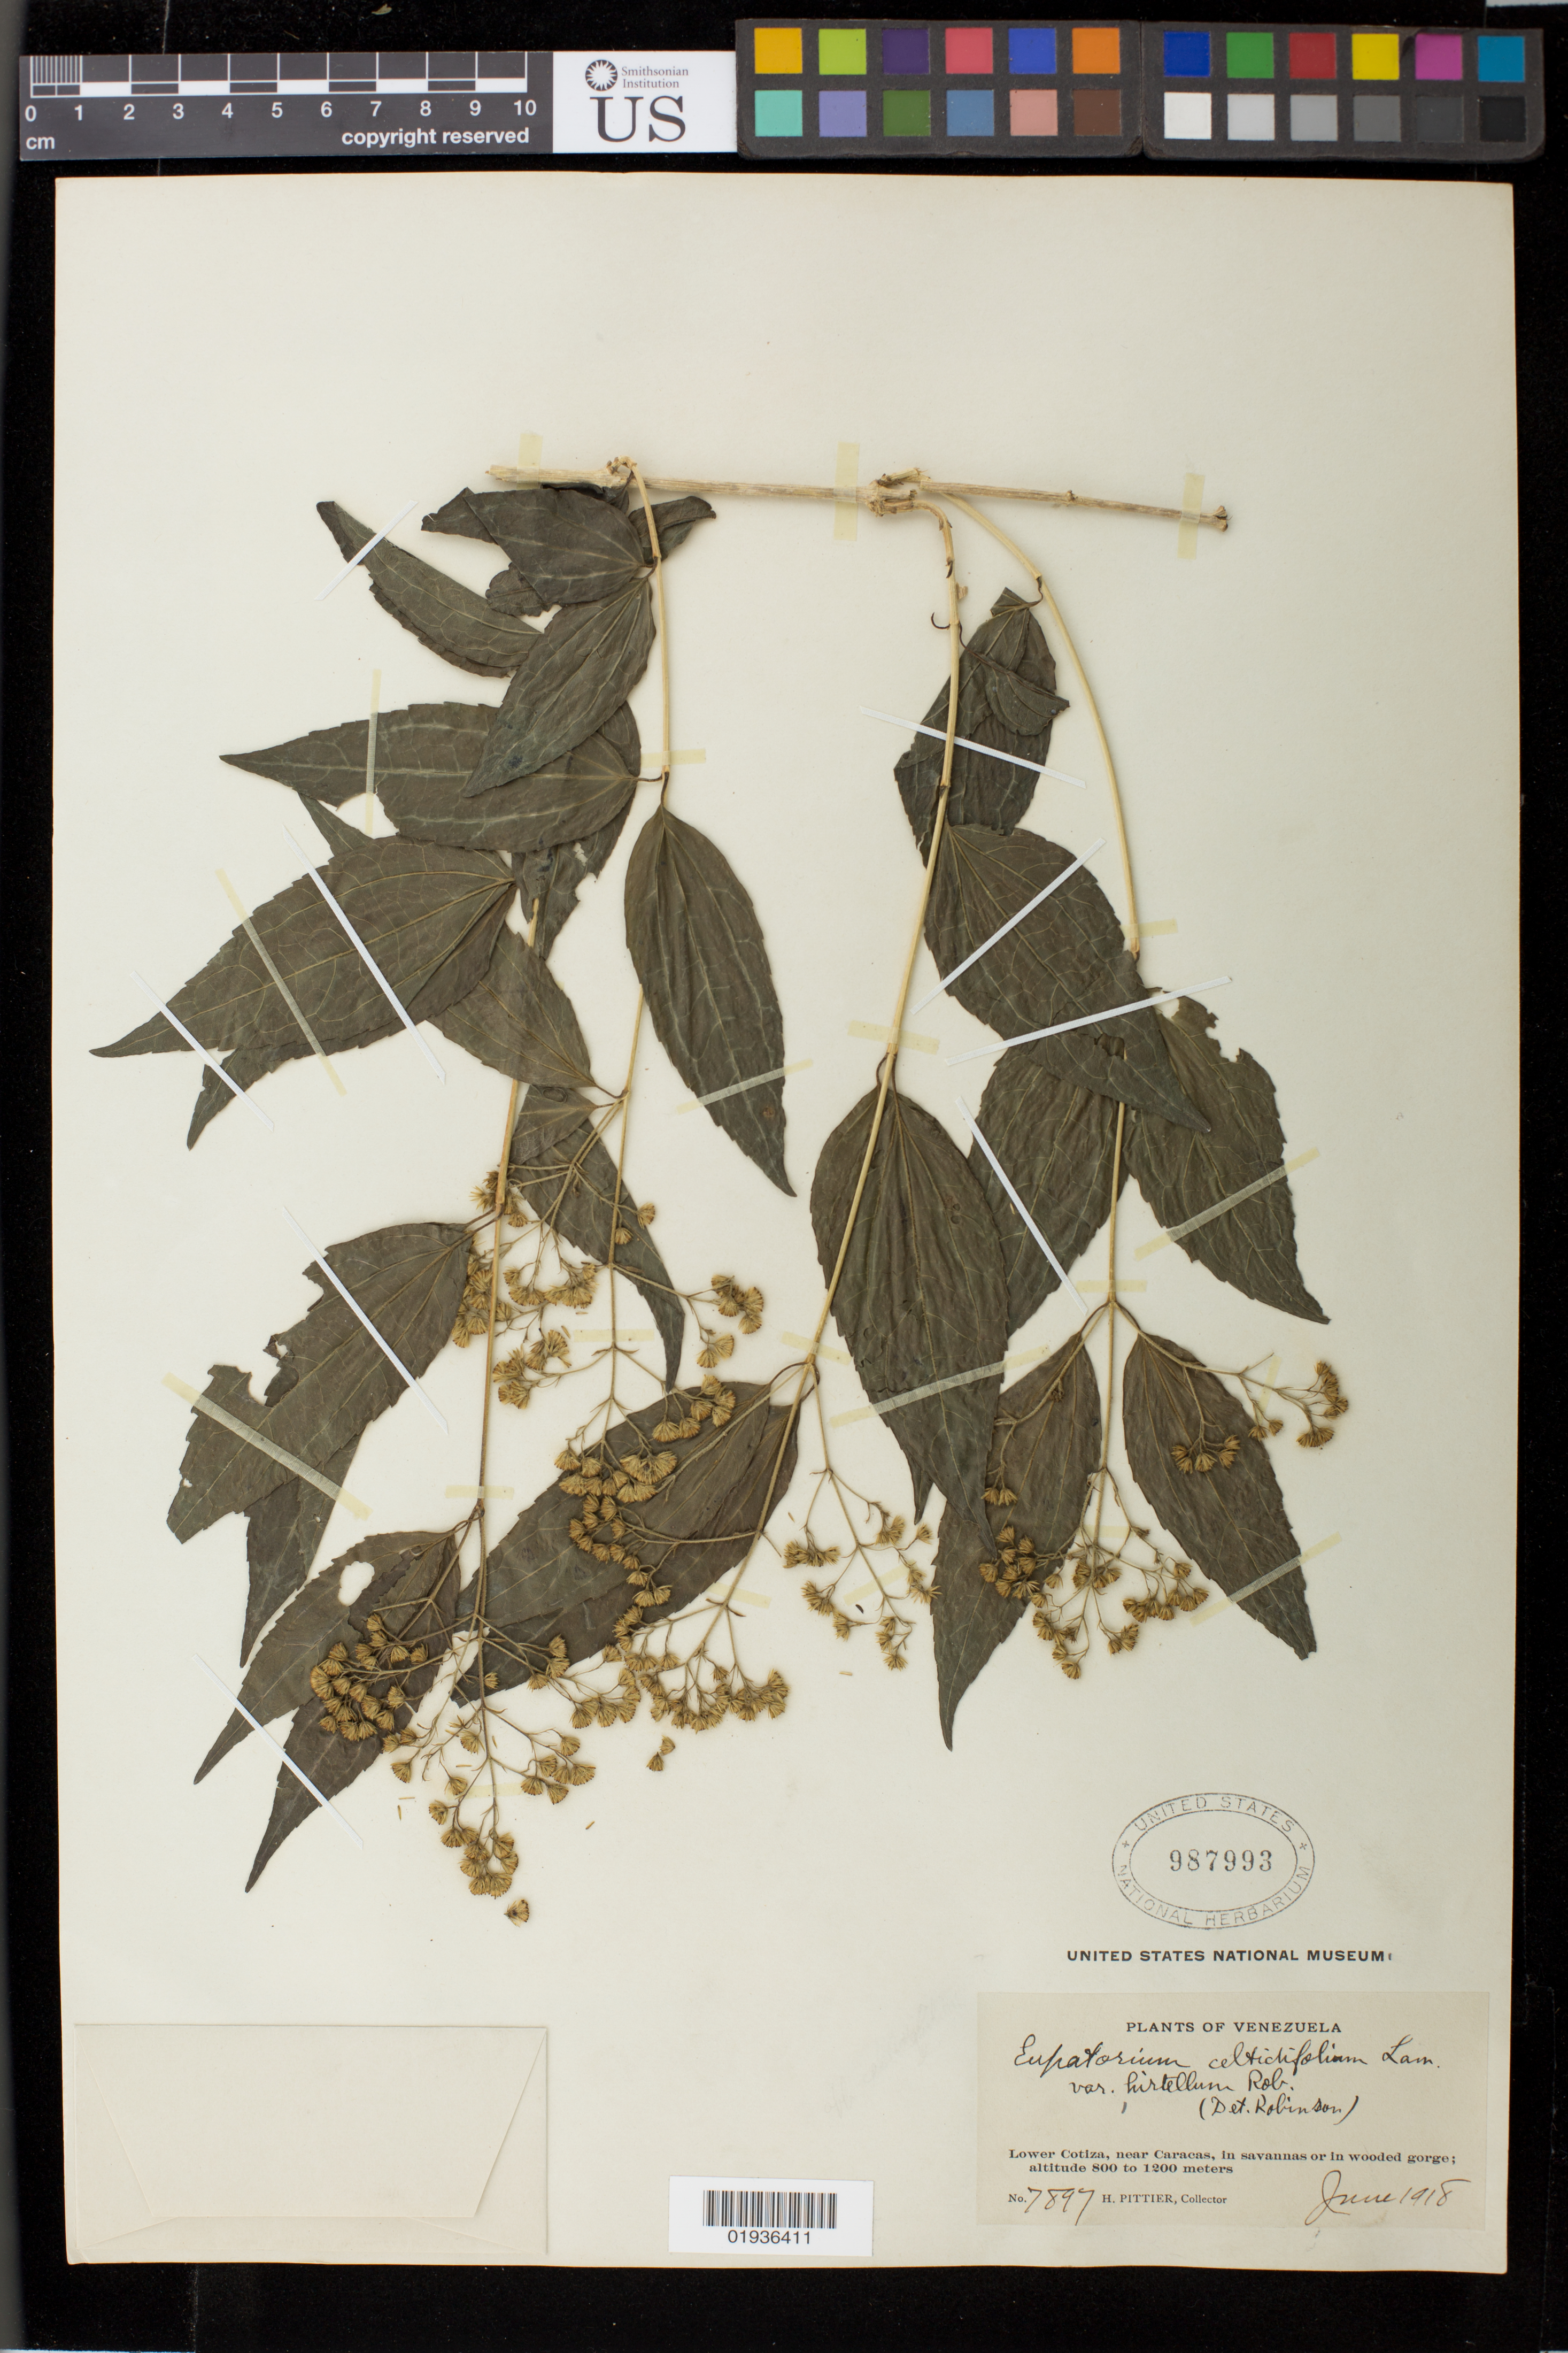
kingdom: Plantae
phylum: Tracheophyta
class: Magnoliopsida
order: Asterales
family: Asteraceae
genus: Eupatorium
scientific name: Eupatorium celtidifolium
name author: Lam.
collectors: H. F. Pittier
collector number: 7897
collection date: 1918-06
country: Venezuela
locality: Lower Cotiza, near Caracas, in savannas or in wooded gorge.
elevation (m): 800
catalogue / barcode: US 987993